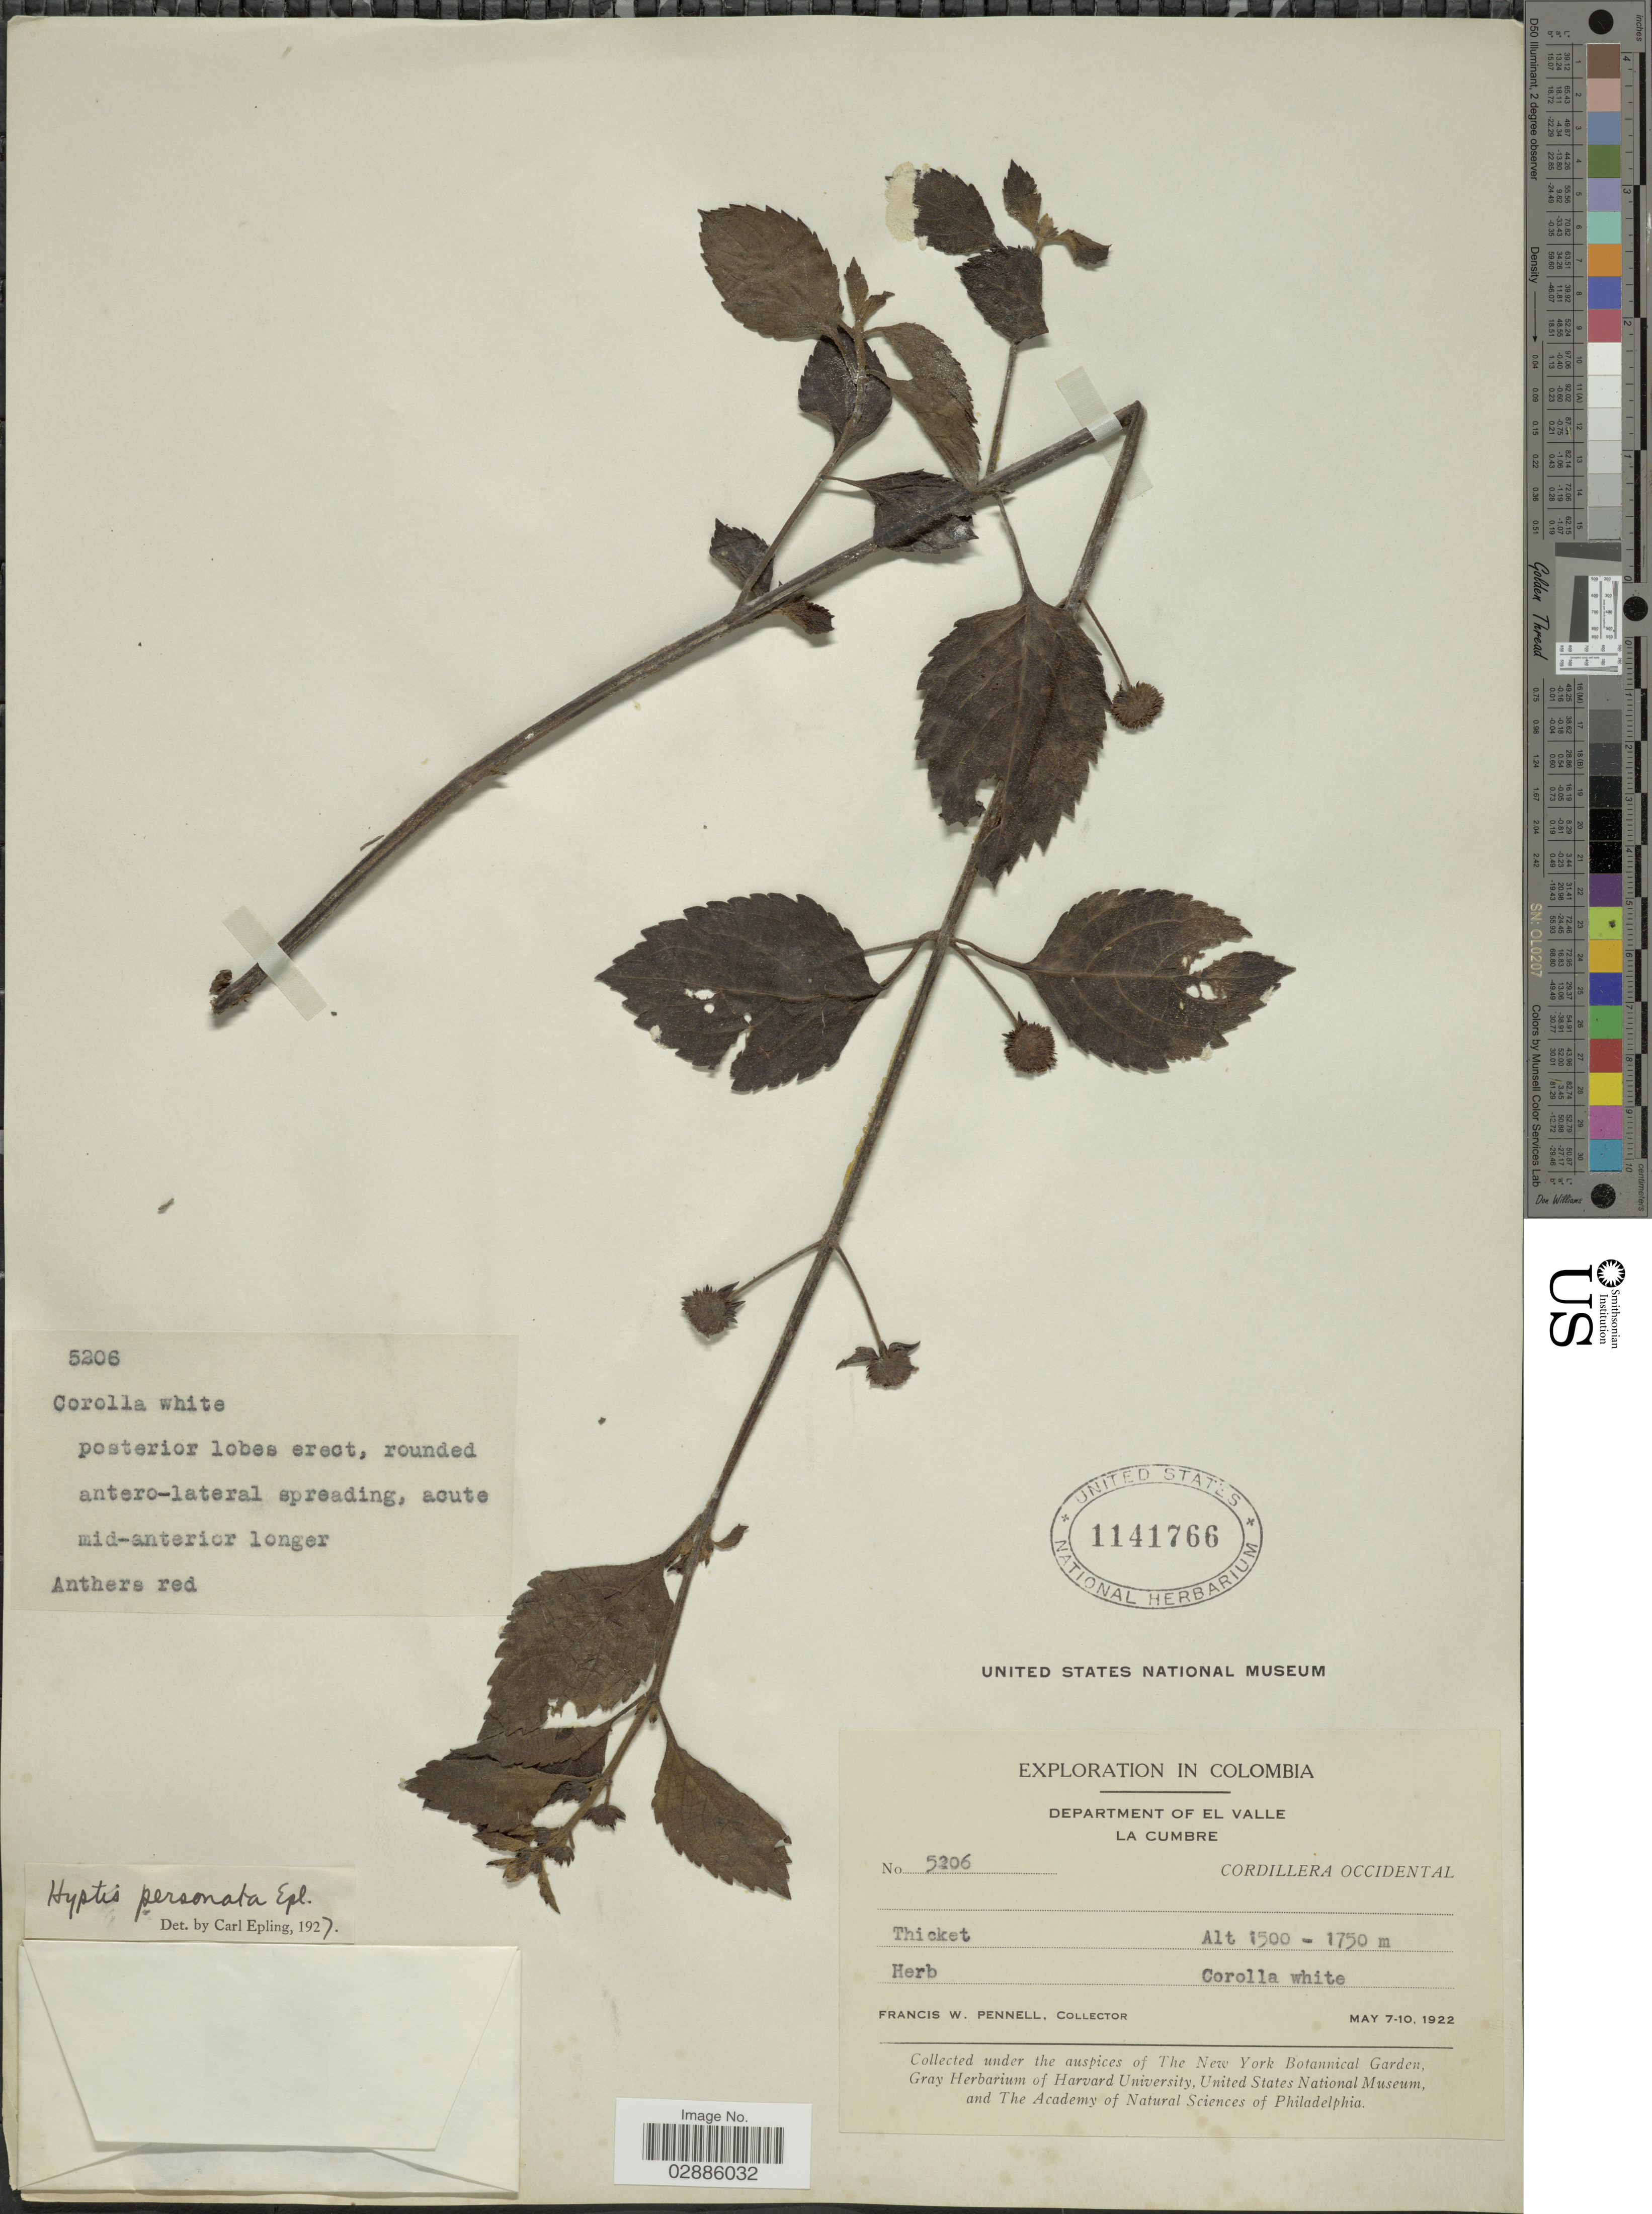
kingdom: Plantae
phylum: Tracheophyta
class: Magnoliopsida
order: Lamiales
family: Lamiaceae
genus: Hyptis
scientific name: Hyptis personata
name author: Epling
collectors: F. W. Pennell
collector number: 5206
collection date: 1922-05-07/1922-05-10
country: Colombia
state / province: Valle del Cauca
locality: Department of El Valle, La Cumbre, Cordillera Occidental.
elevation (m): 1500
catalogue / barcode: US 1141766